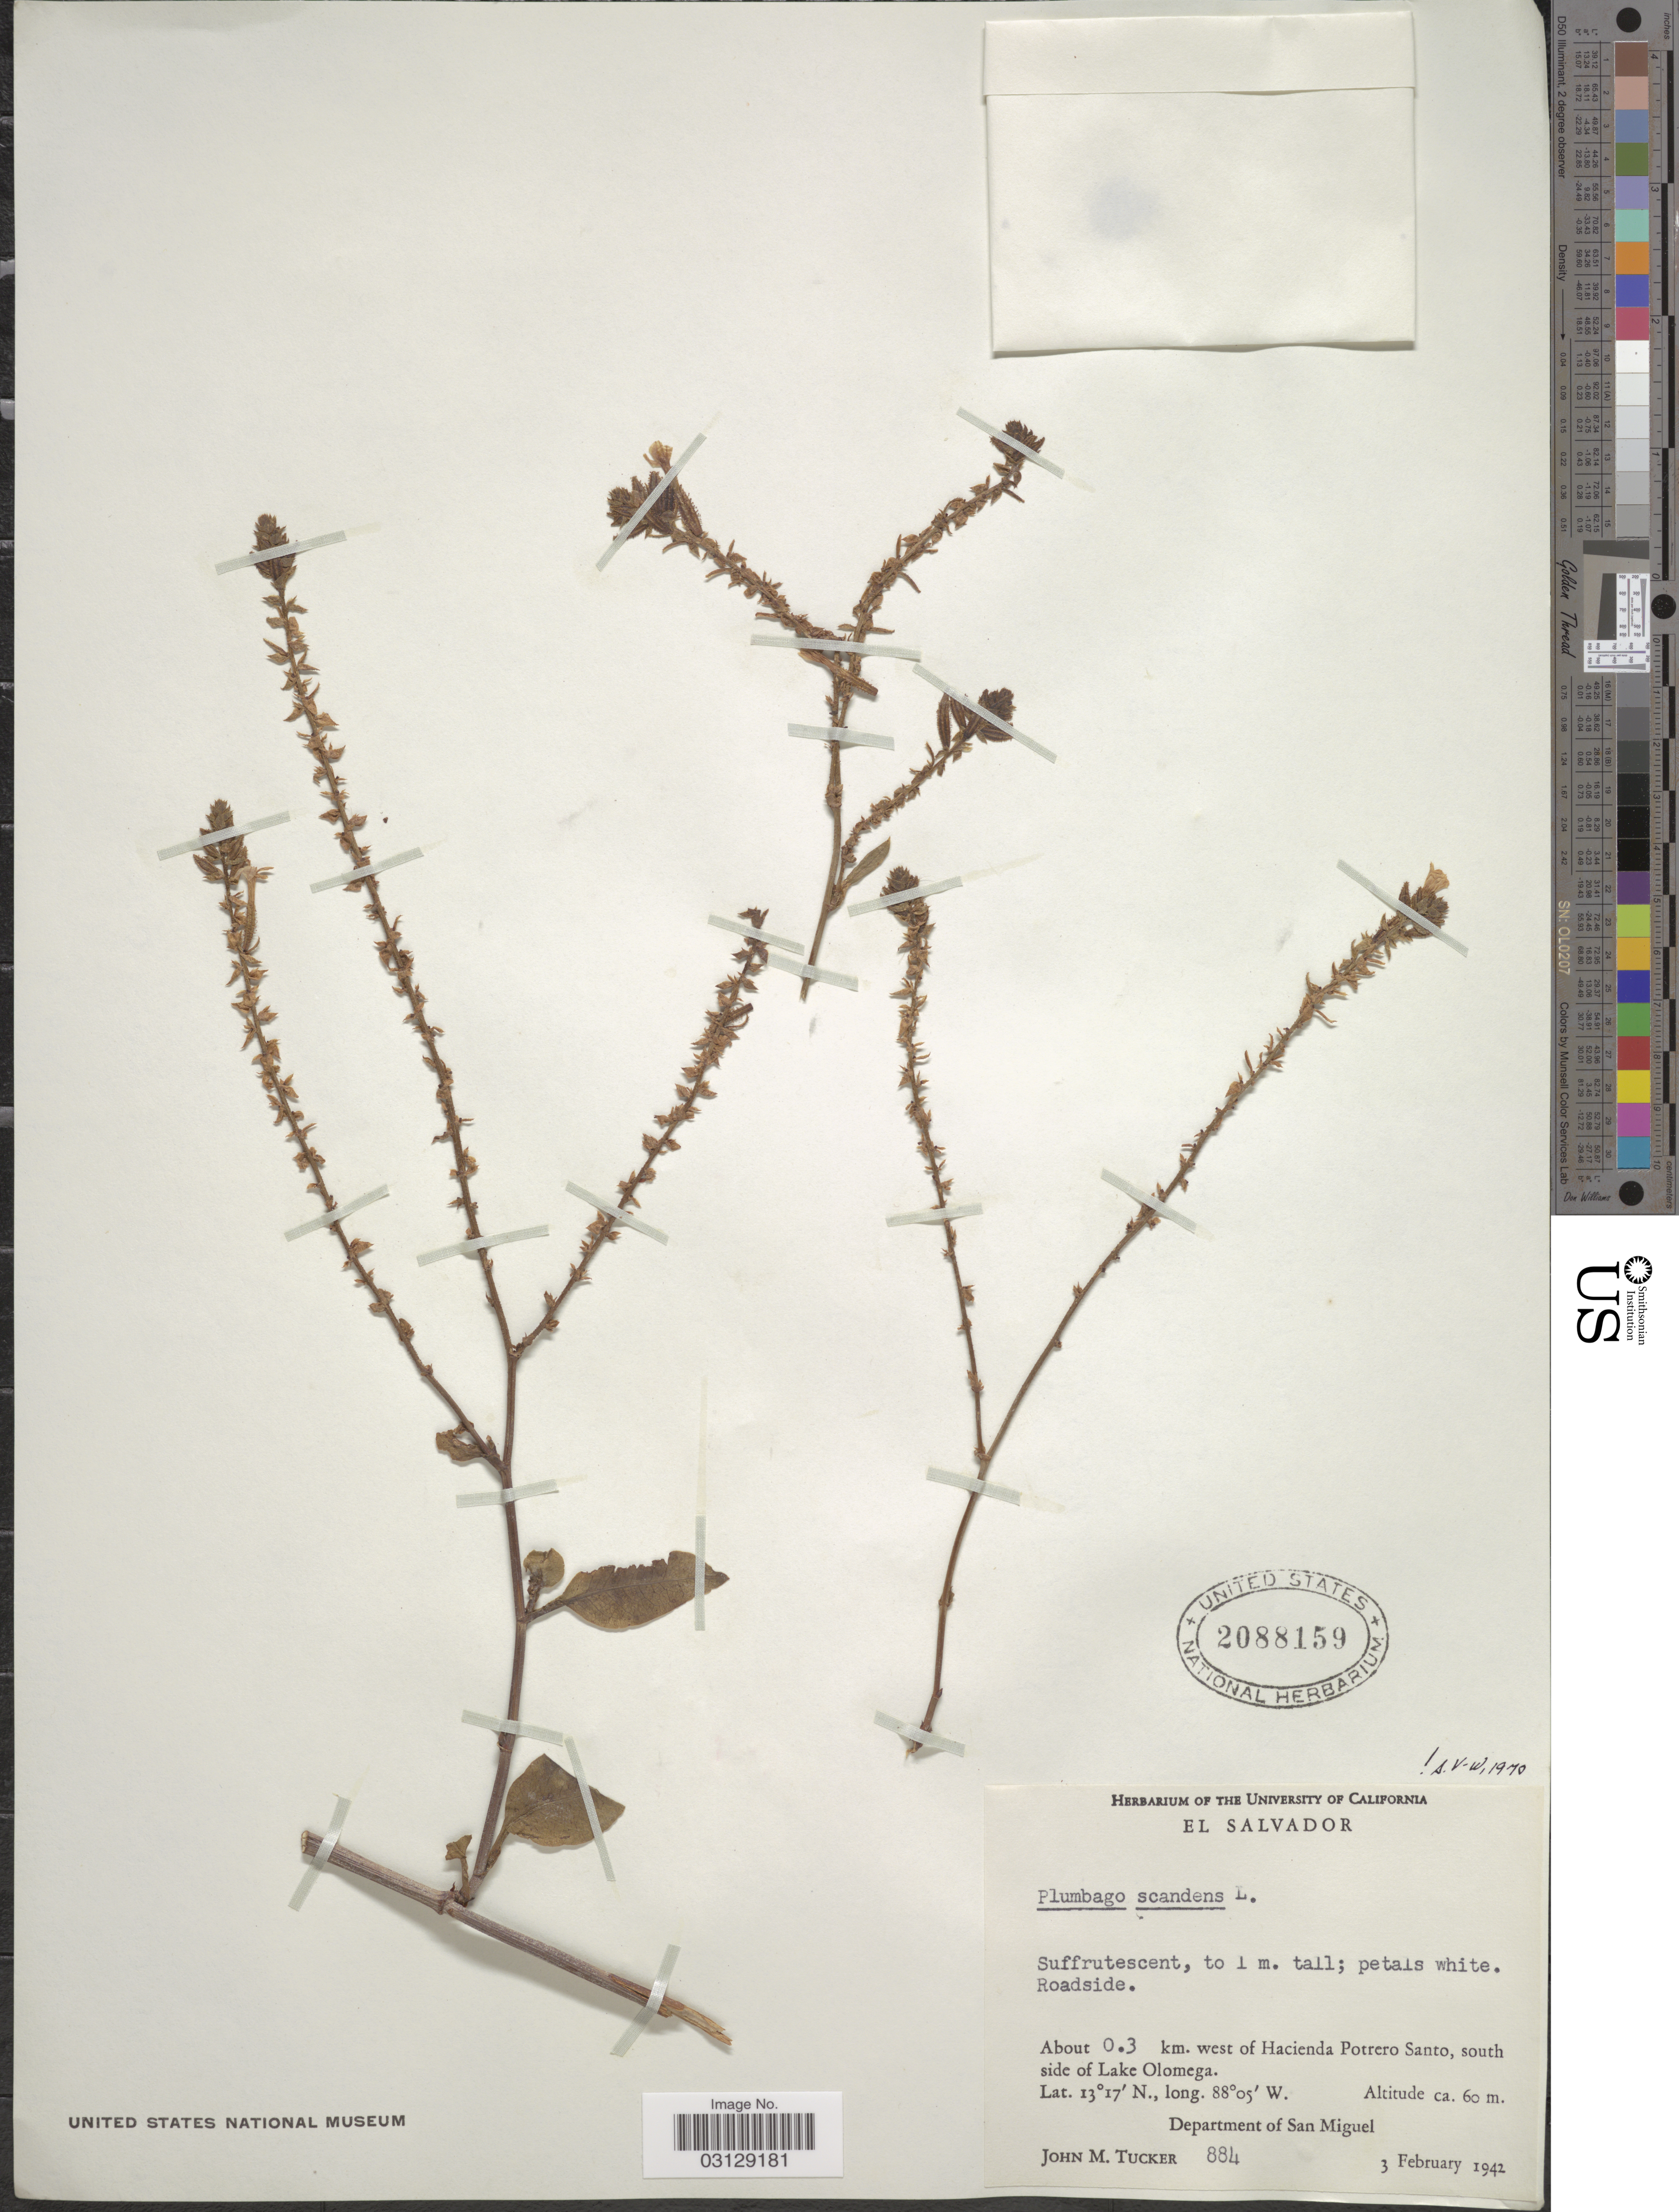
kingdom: Plantae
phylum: Tracheophyta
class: Magnoliopsida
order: Caryophyllales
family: Plumbaginaceae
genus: Plumbago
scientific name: Plumbago scandens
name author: L.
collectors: J. M. Tucker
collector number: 884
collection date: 1942-02-03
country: El Salvador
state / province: San Miguel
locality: About 0.3 km. west of Hacienda Potrero Santo, south side of Lake Olomega.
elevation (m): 60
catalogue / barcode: US 2088159